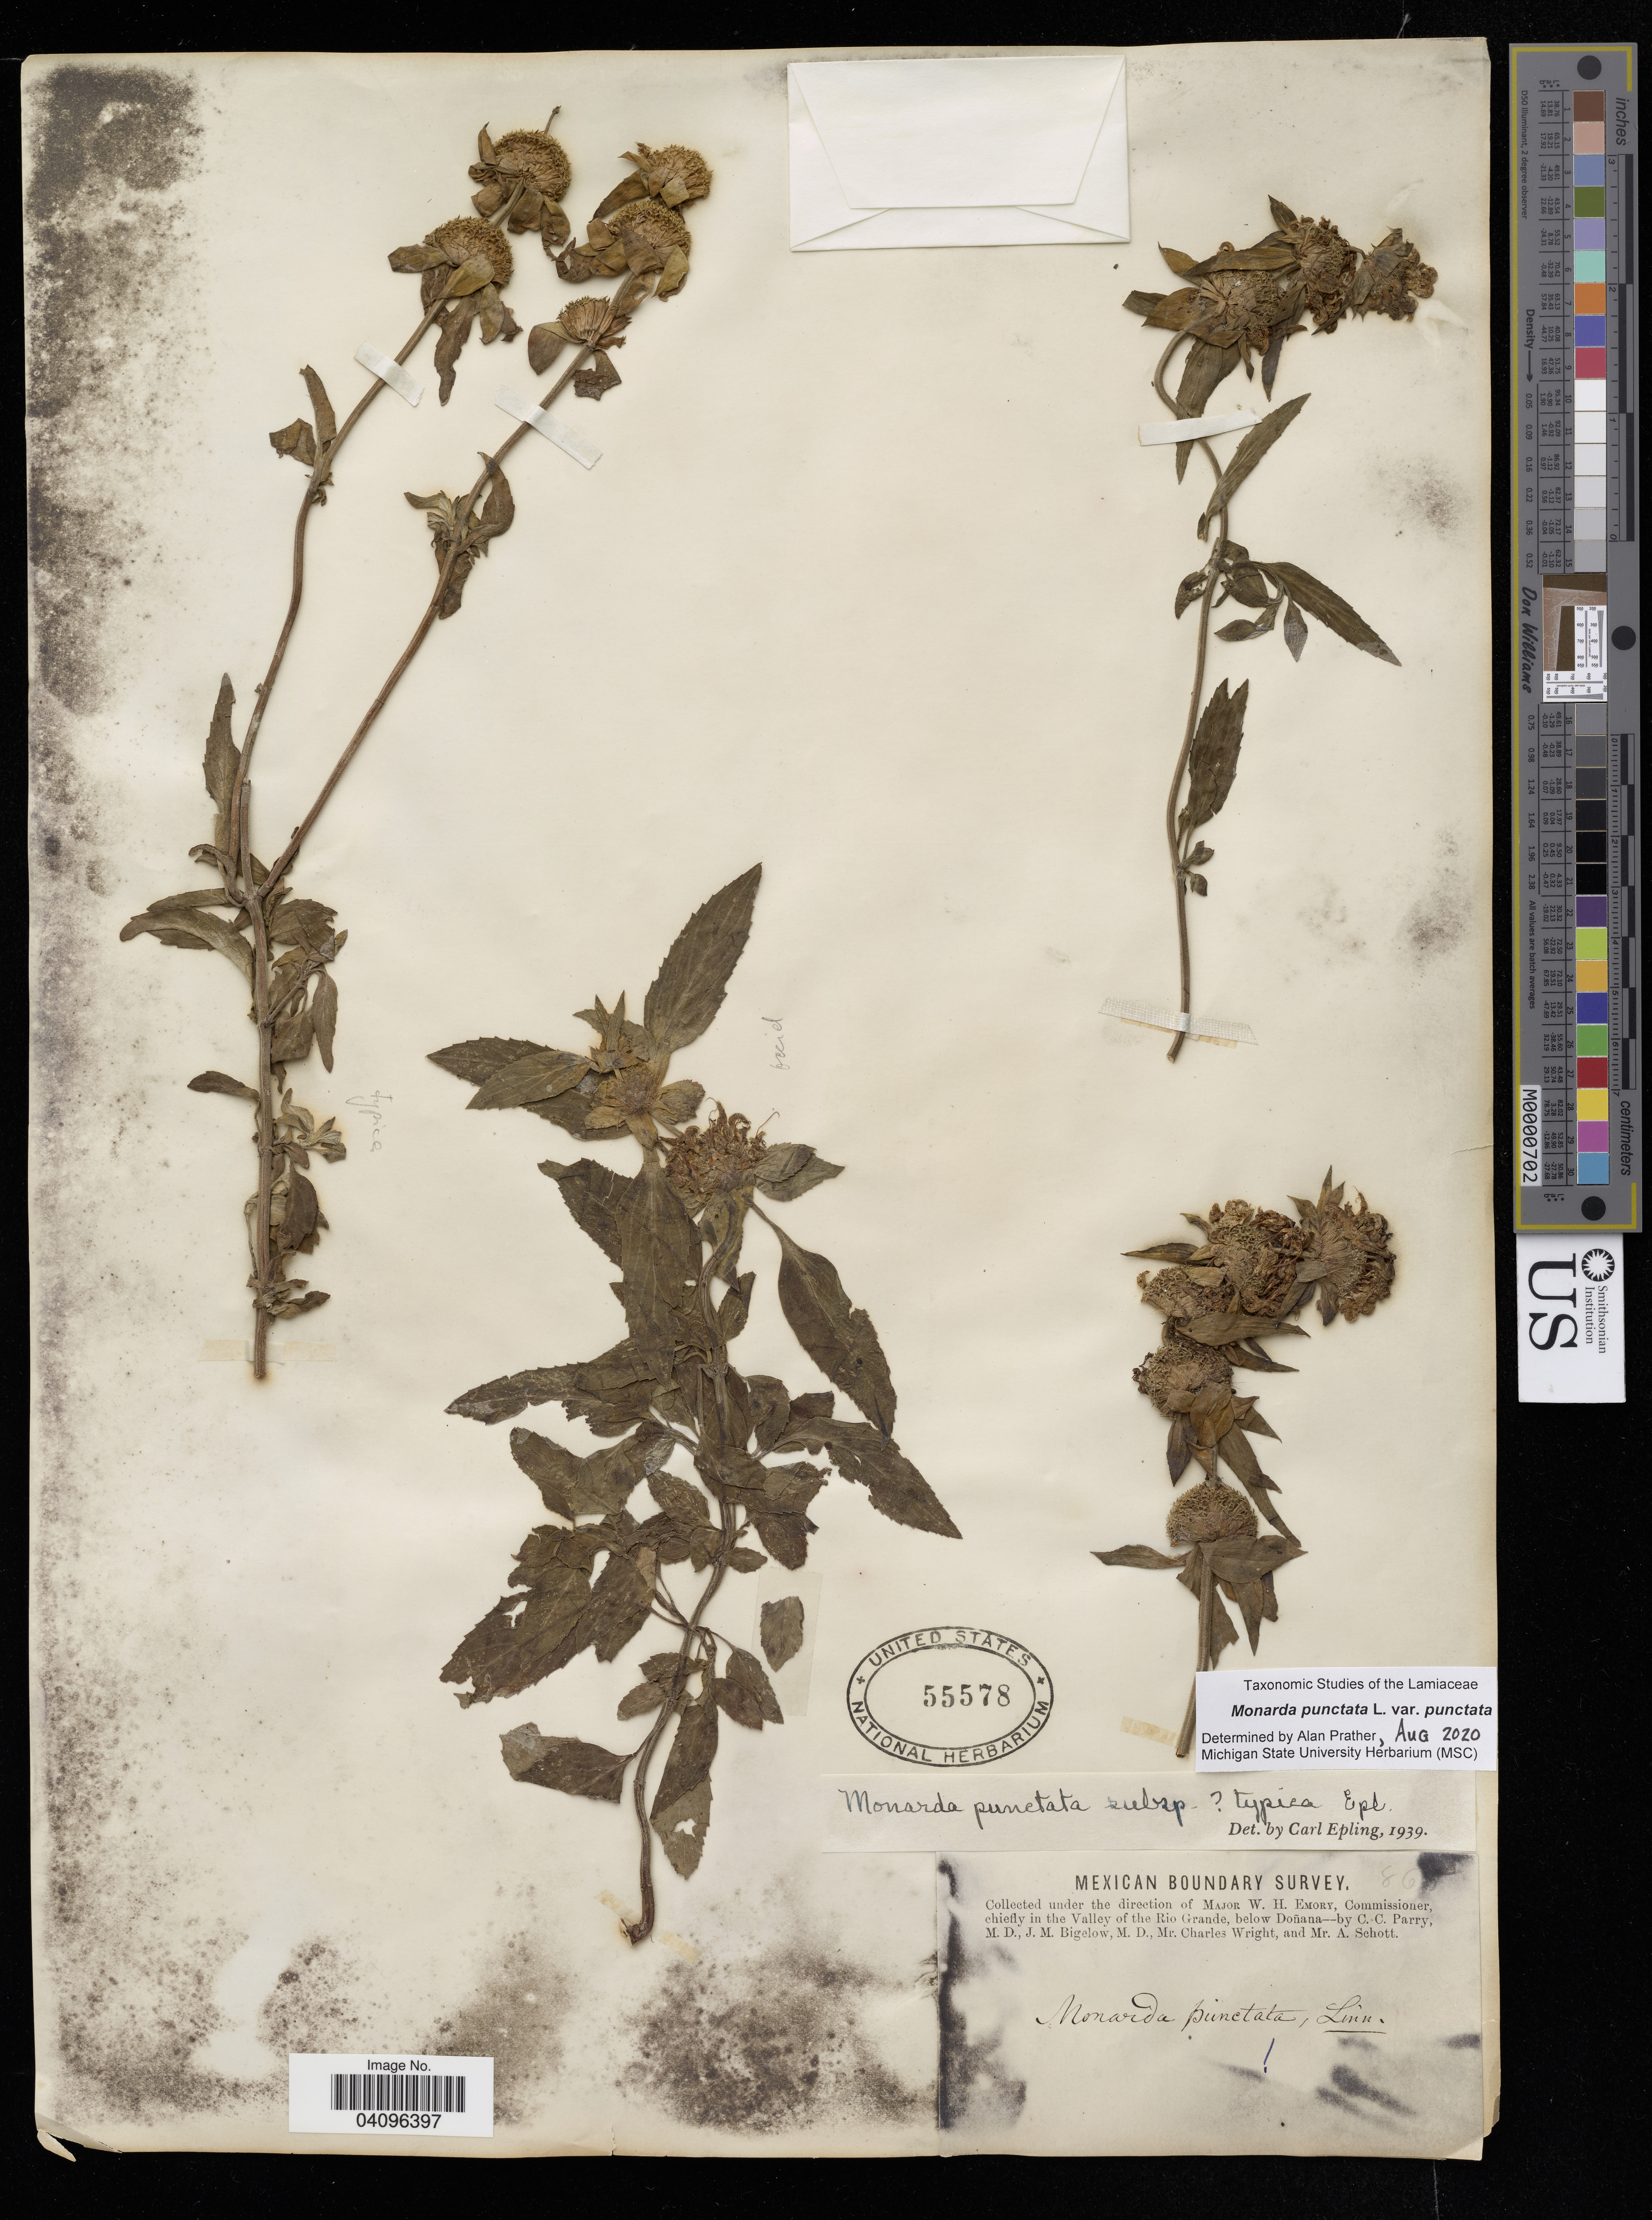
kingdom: Plantae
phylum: Tracheophyta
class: Magnoliopsida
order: Lamiales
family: Lamiaceae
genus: Monarda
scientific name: Monarda punctata var. punctata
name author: L.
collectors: C. C. Parry, J. M. Bigelow, C. Wright & A. Schott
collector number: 865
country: Mexico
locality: Valley of the Rio Grande, below Doñana.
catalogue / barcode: US 55578